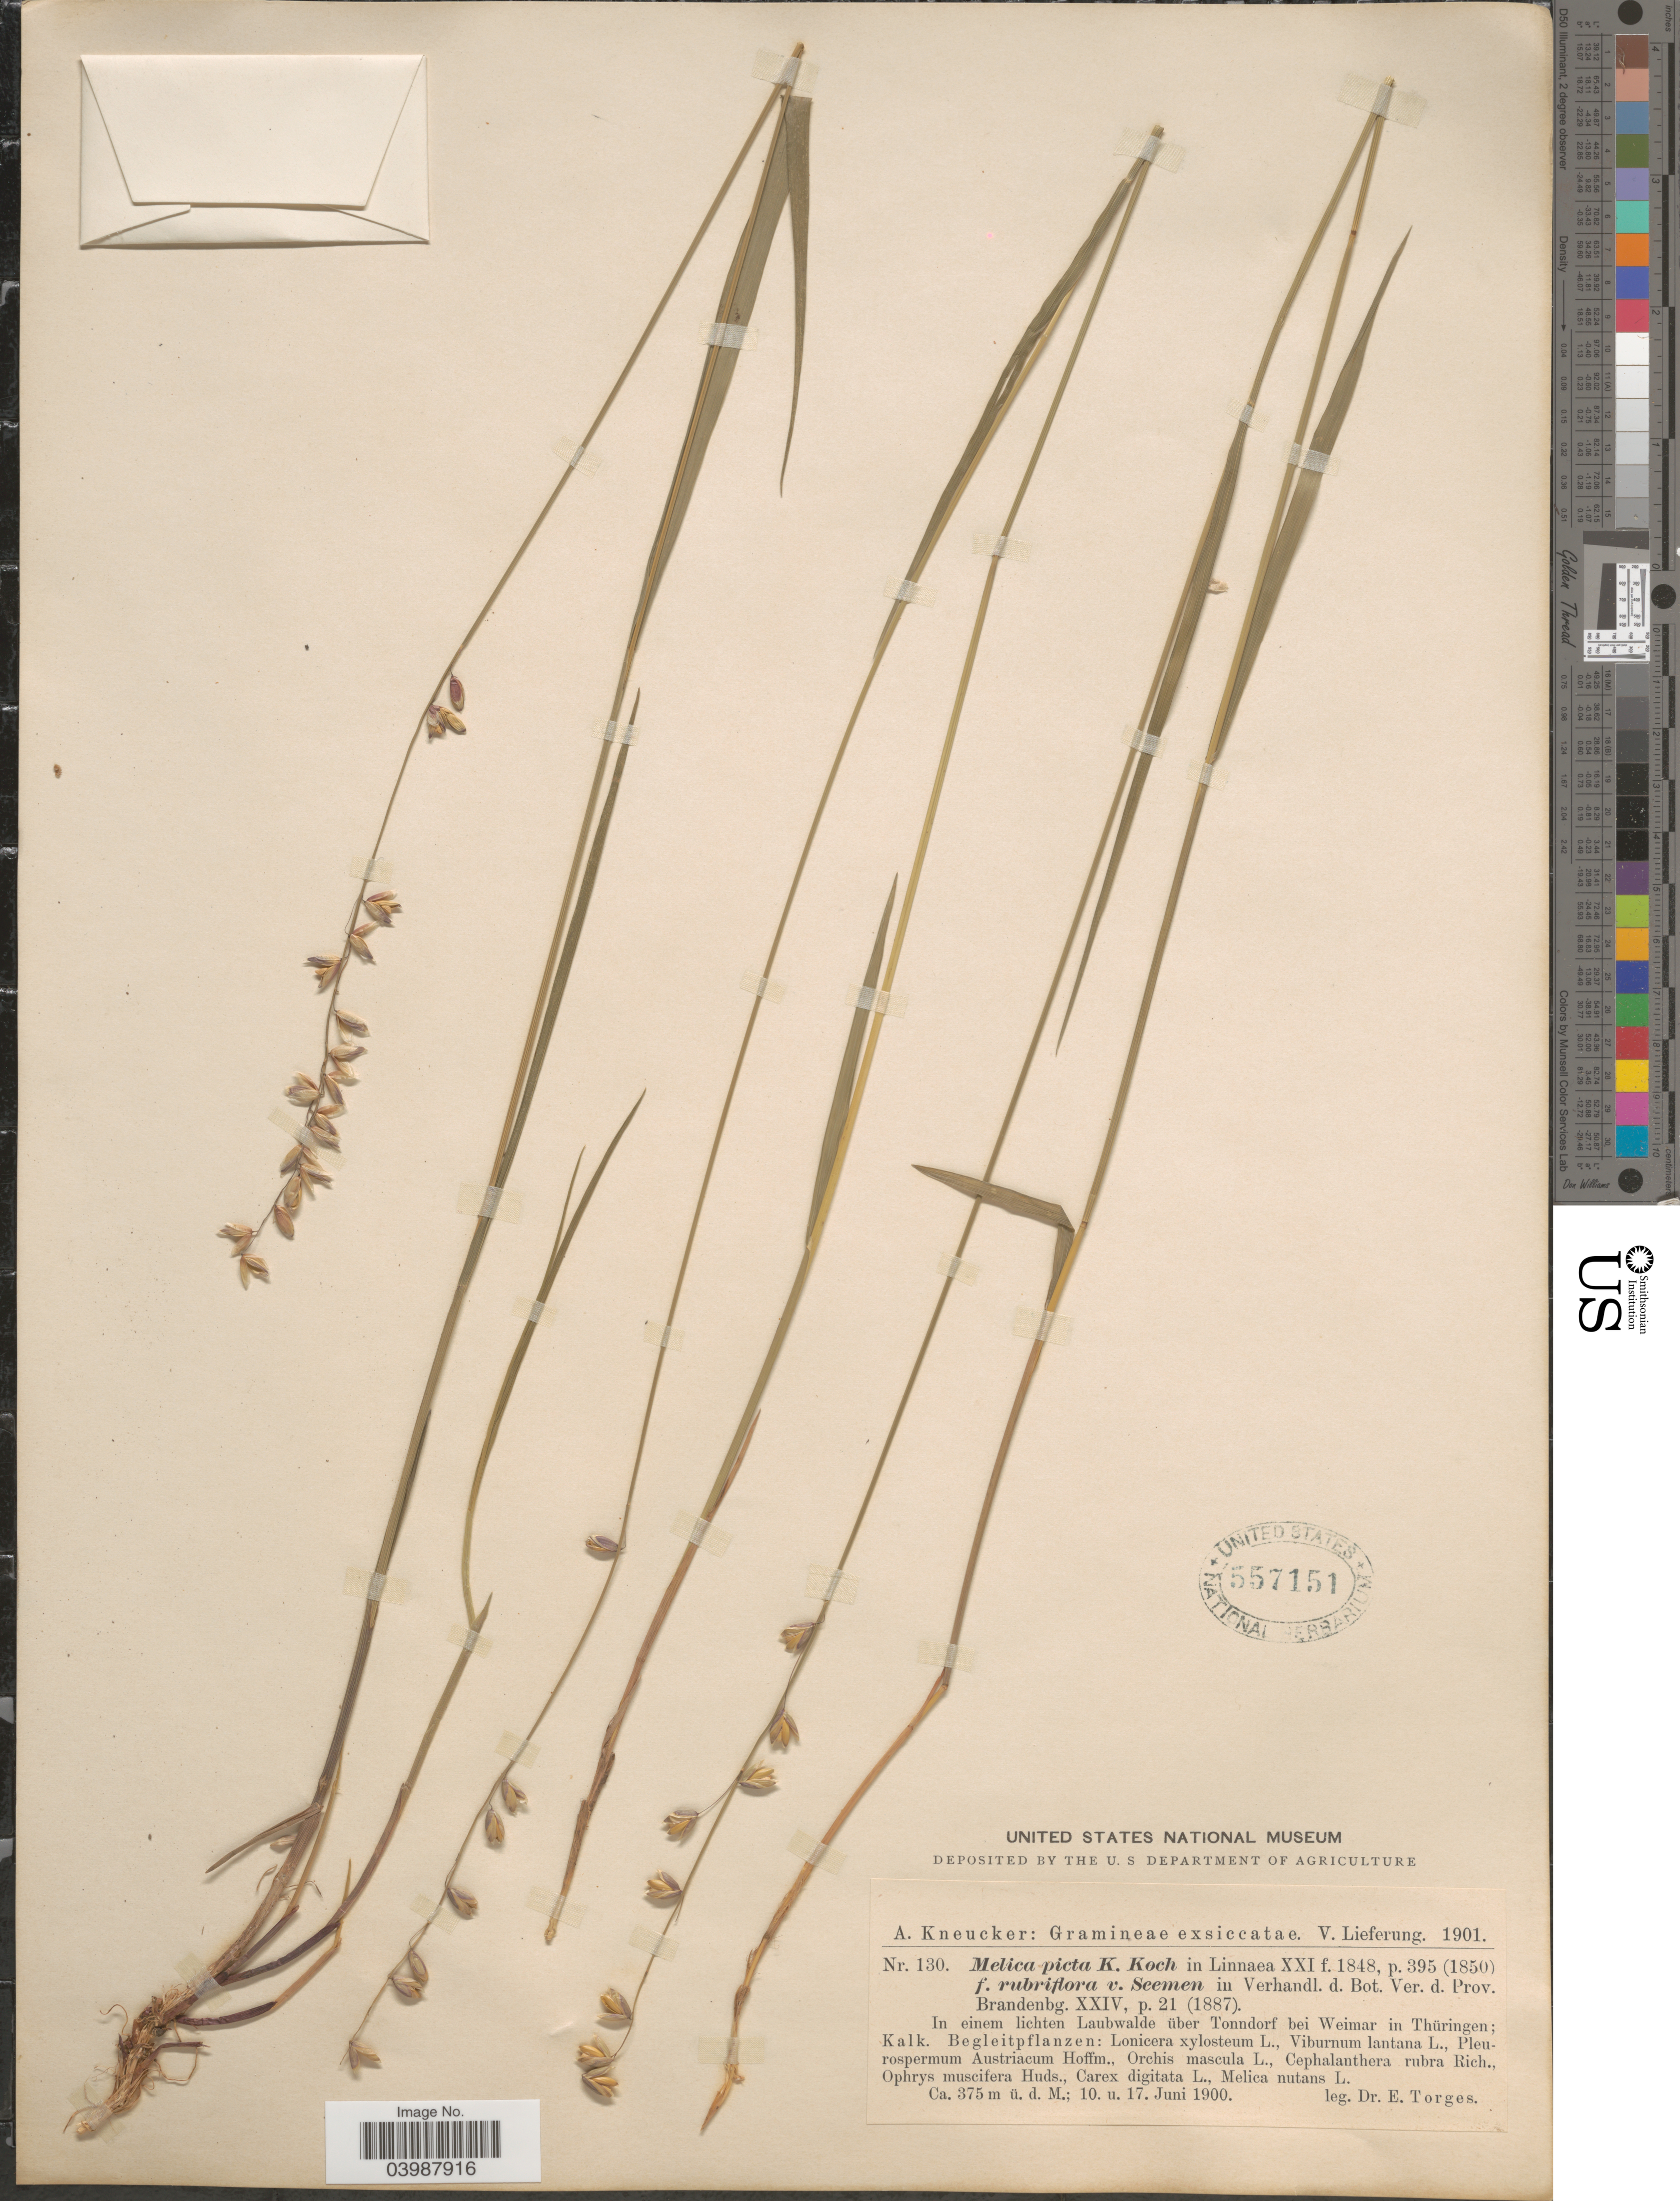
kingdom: Plantae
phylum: Tracheophyta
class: Liliopsida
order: Poales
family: Poaceae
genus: Melica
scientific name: Melica picta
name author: K. Koch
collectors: E. Torges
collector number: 130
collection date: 1900-06-10/1900-06-17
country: Germany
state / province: Thuringia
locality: In einem lichten Laubwalde über Tonndorf bei Weimar in Thüringen; Kalk.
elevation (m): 375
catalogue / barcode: US 557151